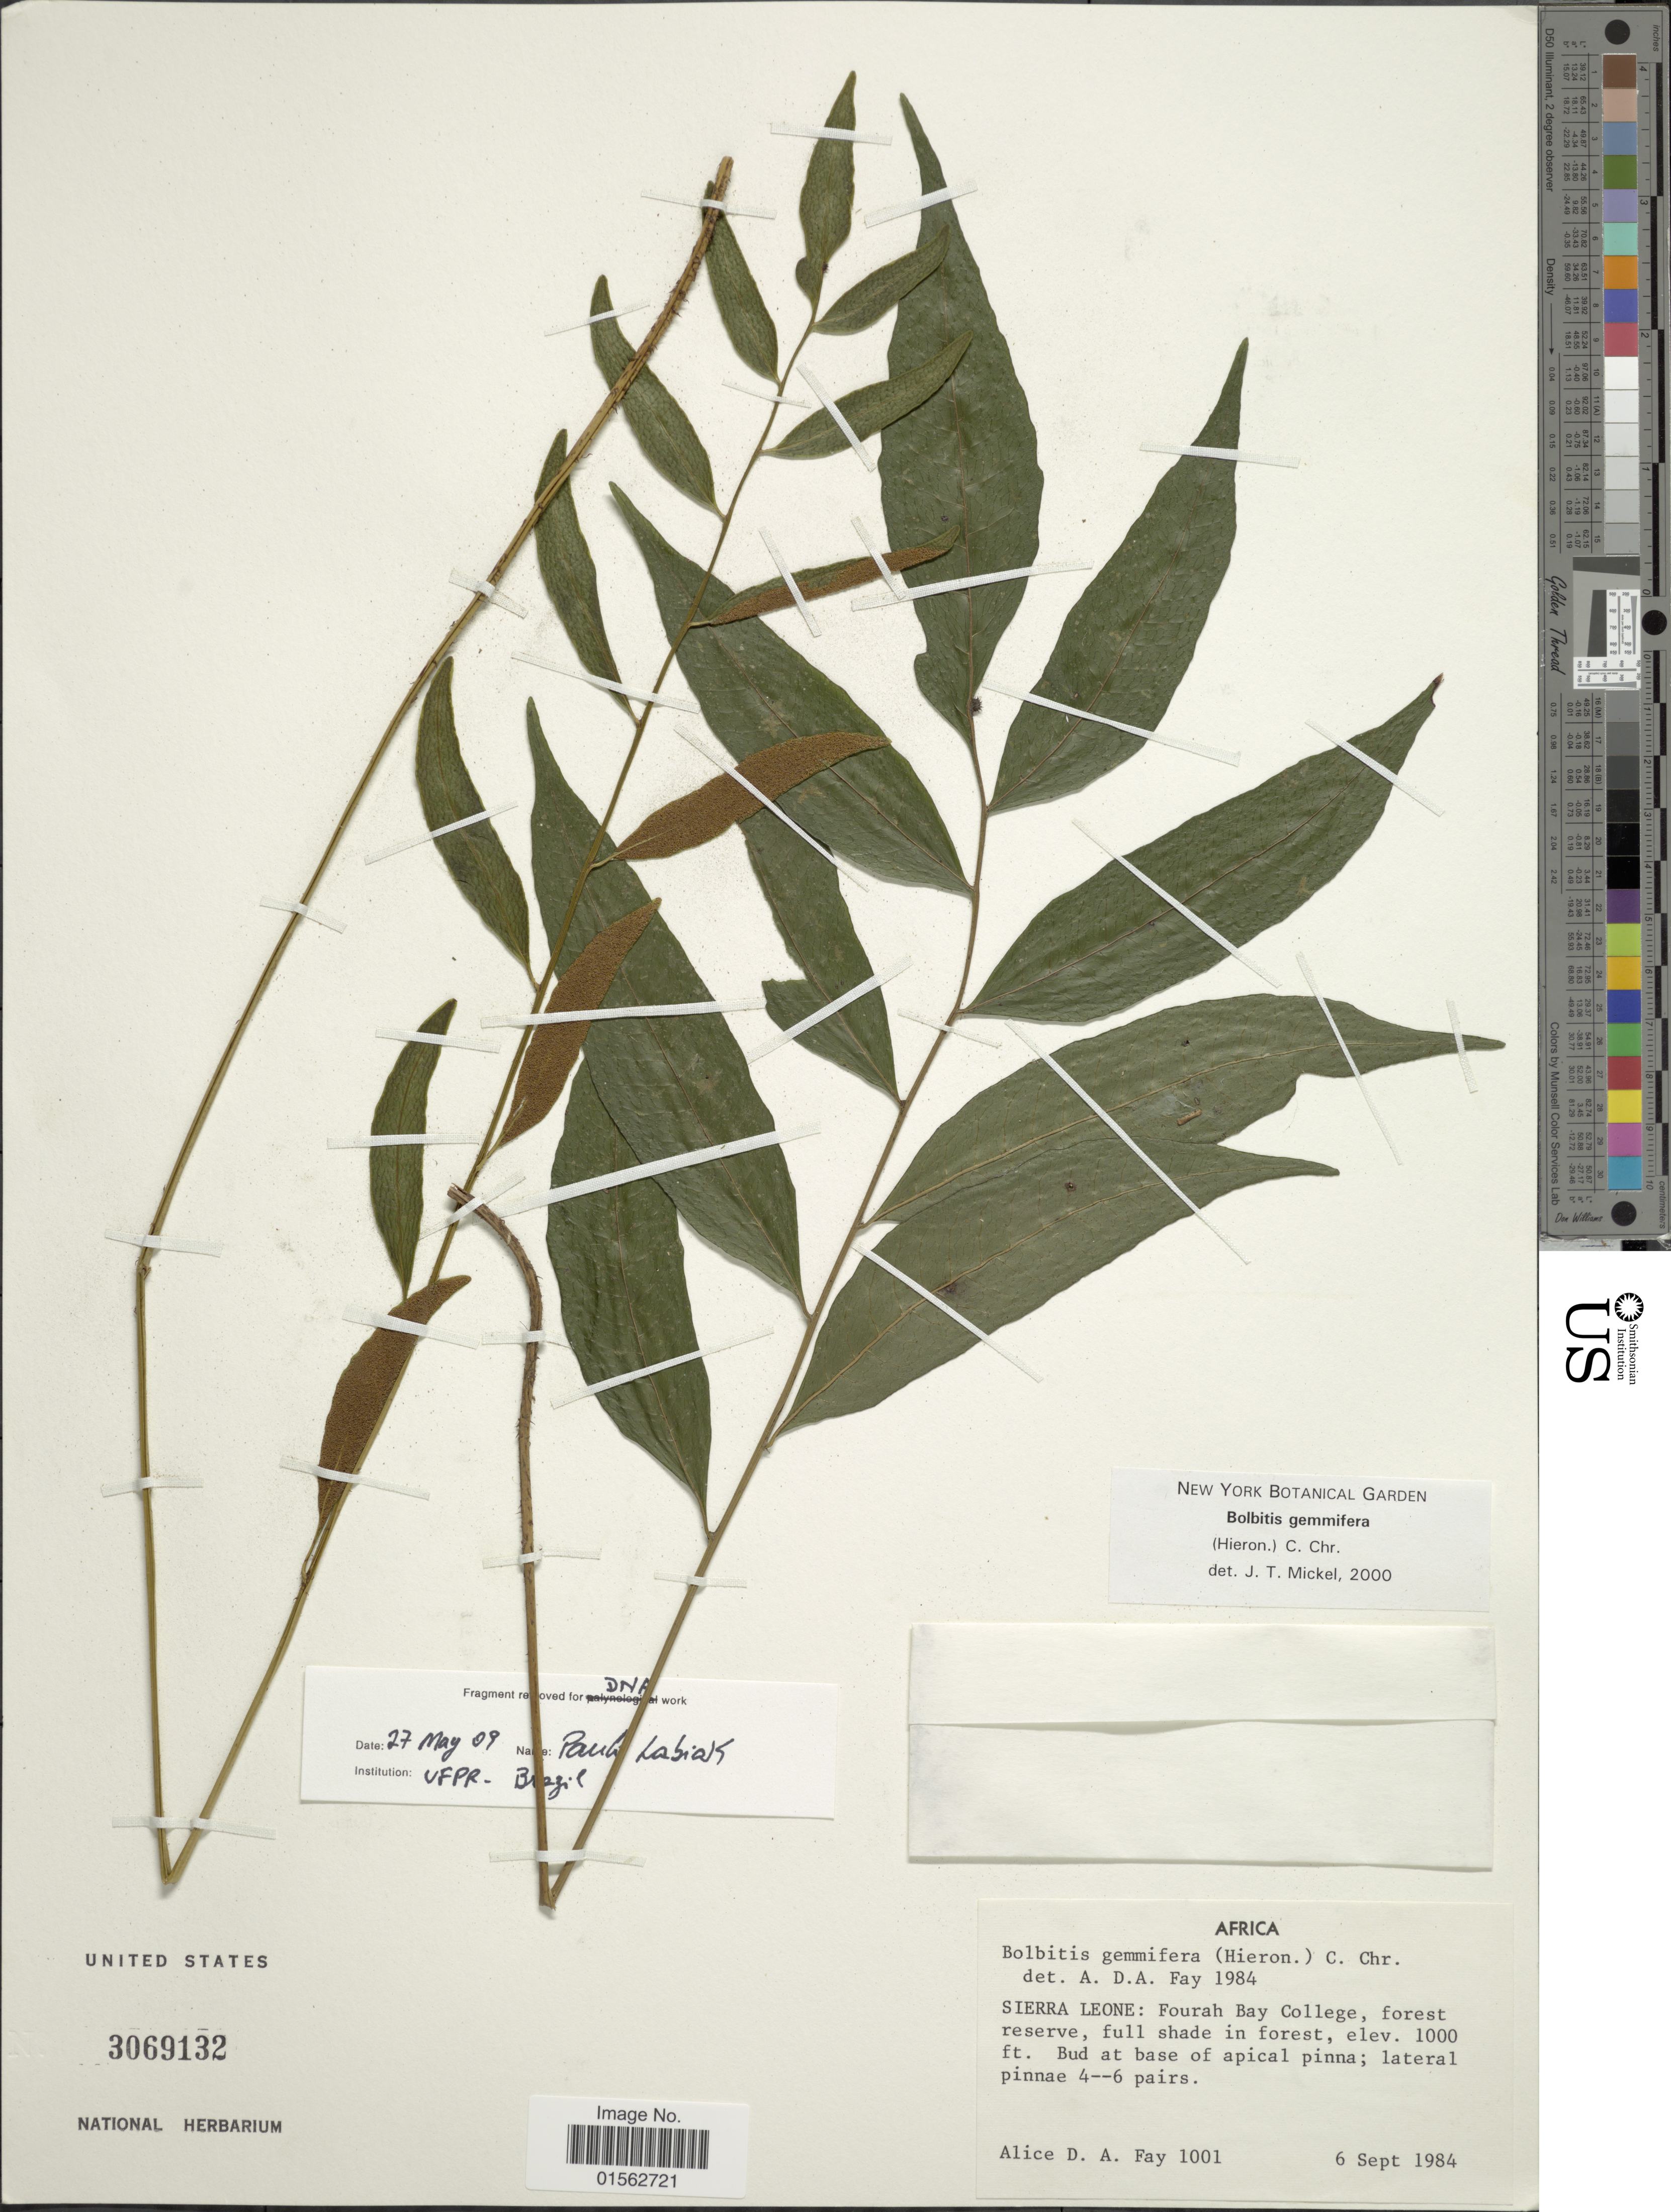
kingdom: Plantae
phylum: Tracheophyta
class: Polypodiopsida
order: Polypodiales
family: Dryopteridaceae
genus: Bolbitis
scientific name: Bolbitis gemmifera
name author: (Lam.) Alston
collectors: A. Fay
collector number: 1001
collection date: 1984-09-06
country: Sierra Leone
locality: Fourah Bay College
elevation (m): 305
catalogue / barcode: US 3069132